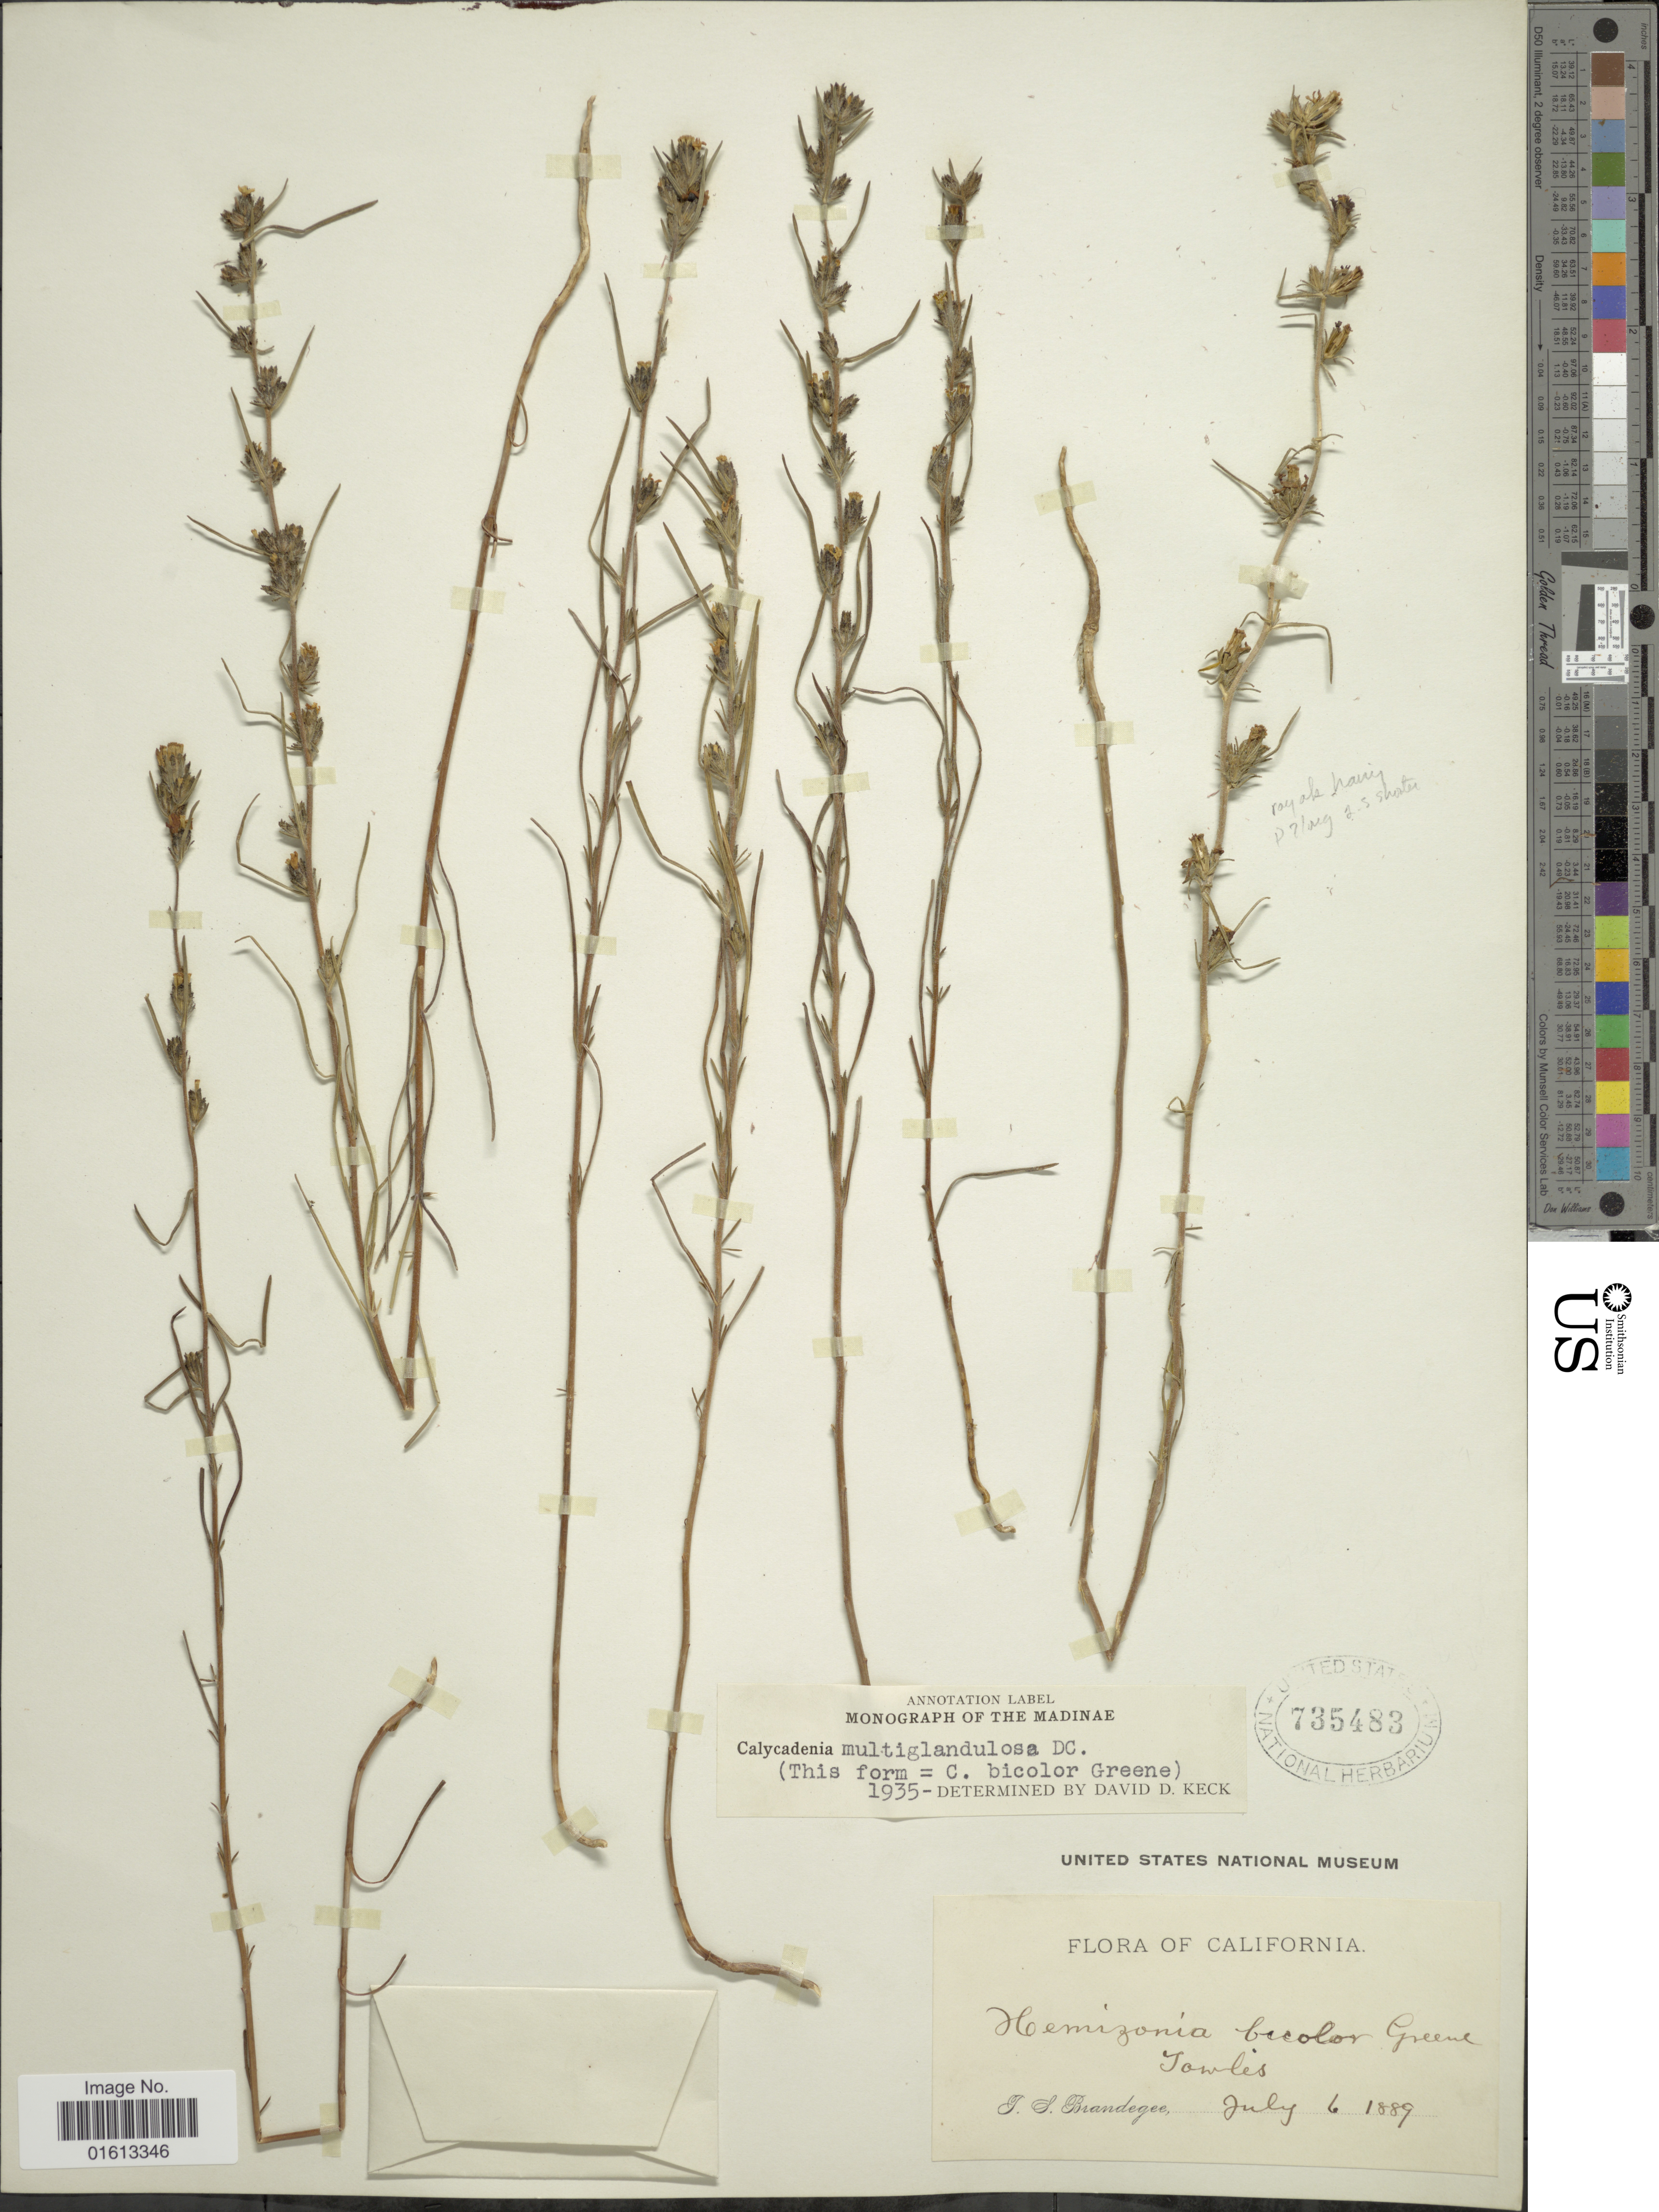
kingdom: Plantae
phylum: Tracheophyta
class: Magnoliopsida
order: Asterales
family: Asteraceae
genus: Calycadenia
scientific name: Calycadenia multiglandulosa subsp. bicolor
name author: (Greene) D.D. Keck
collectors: J. S. Brandegee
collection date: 1889-07-06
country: United States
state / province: California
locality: Jowles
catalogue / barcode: US 735483